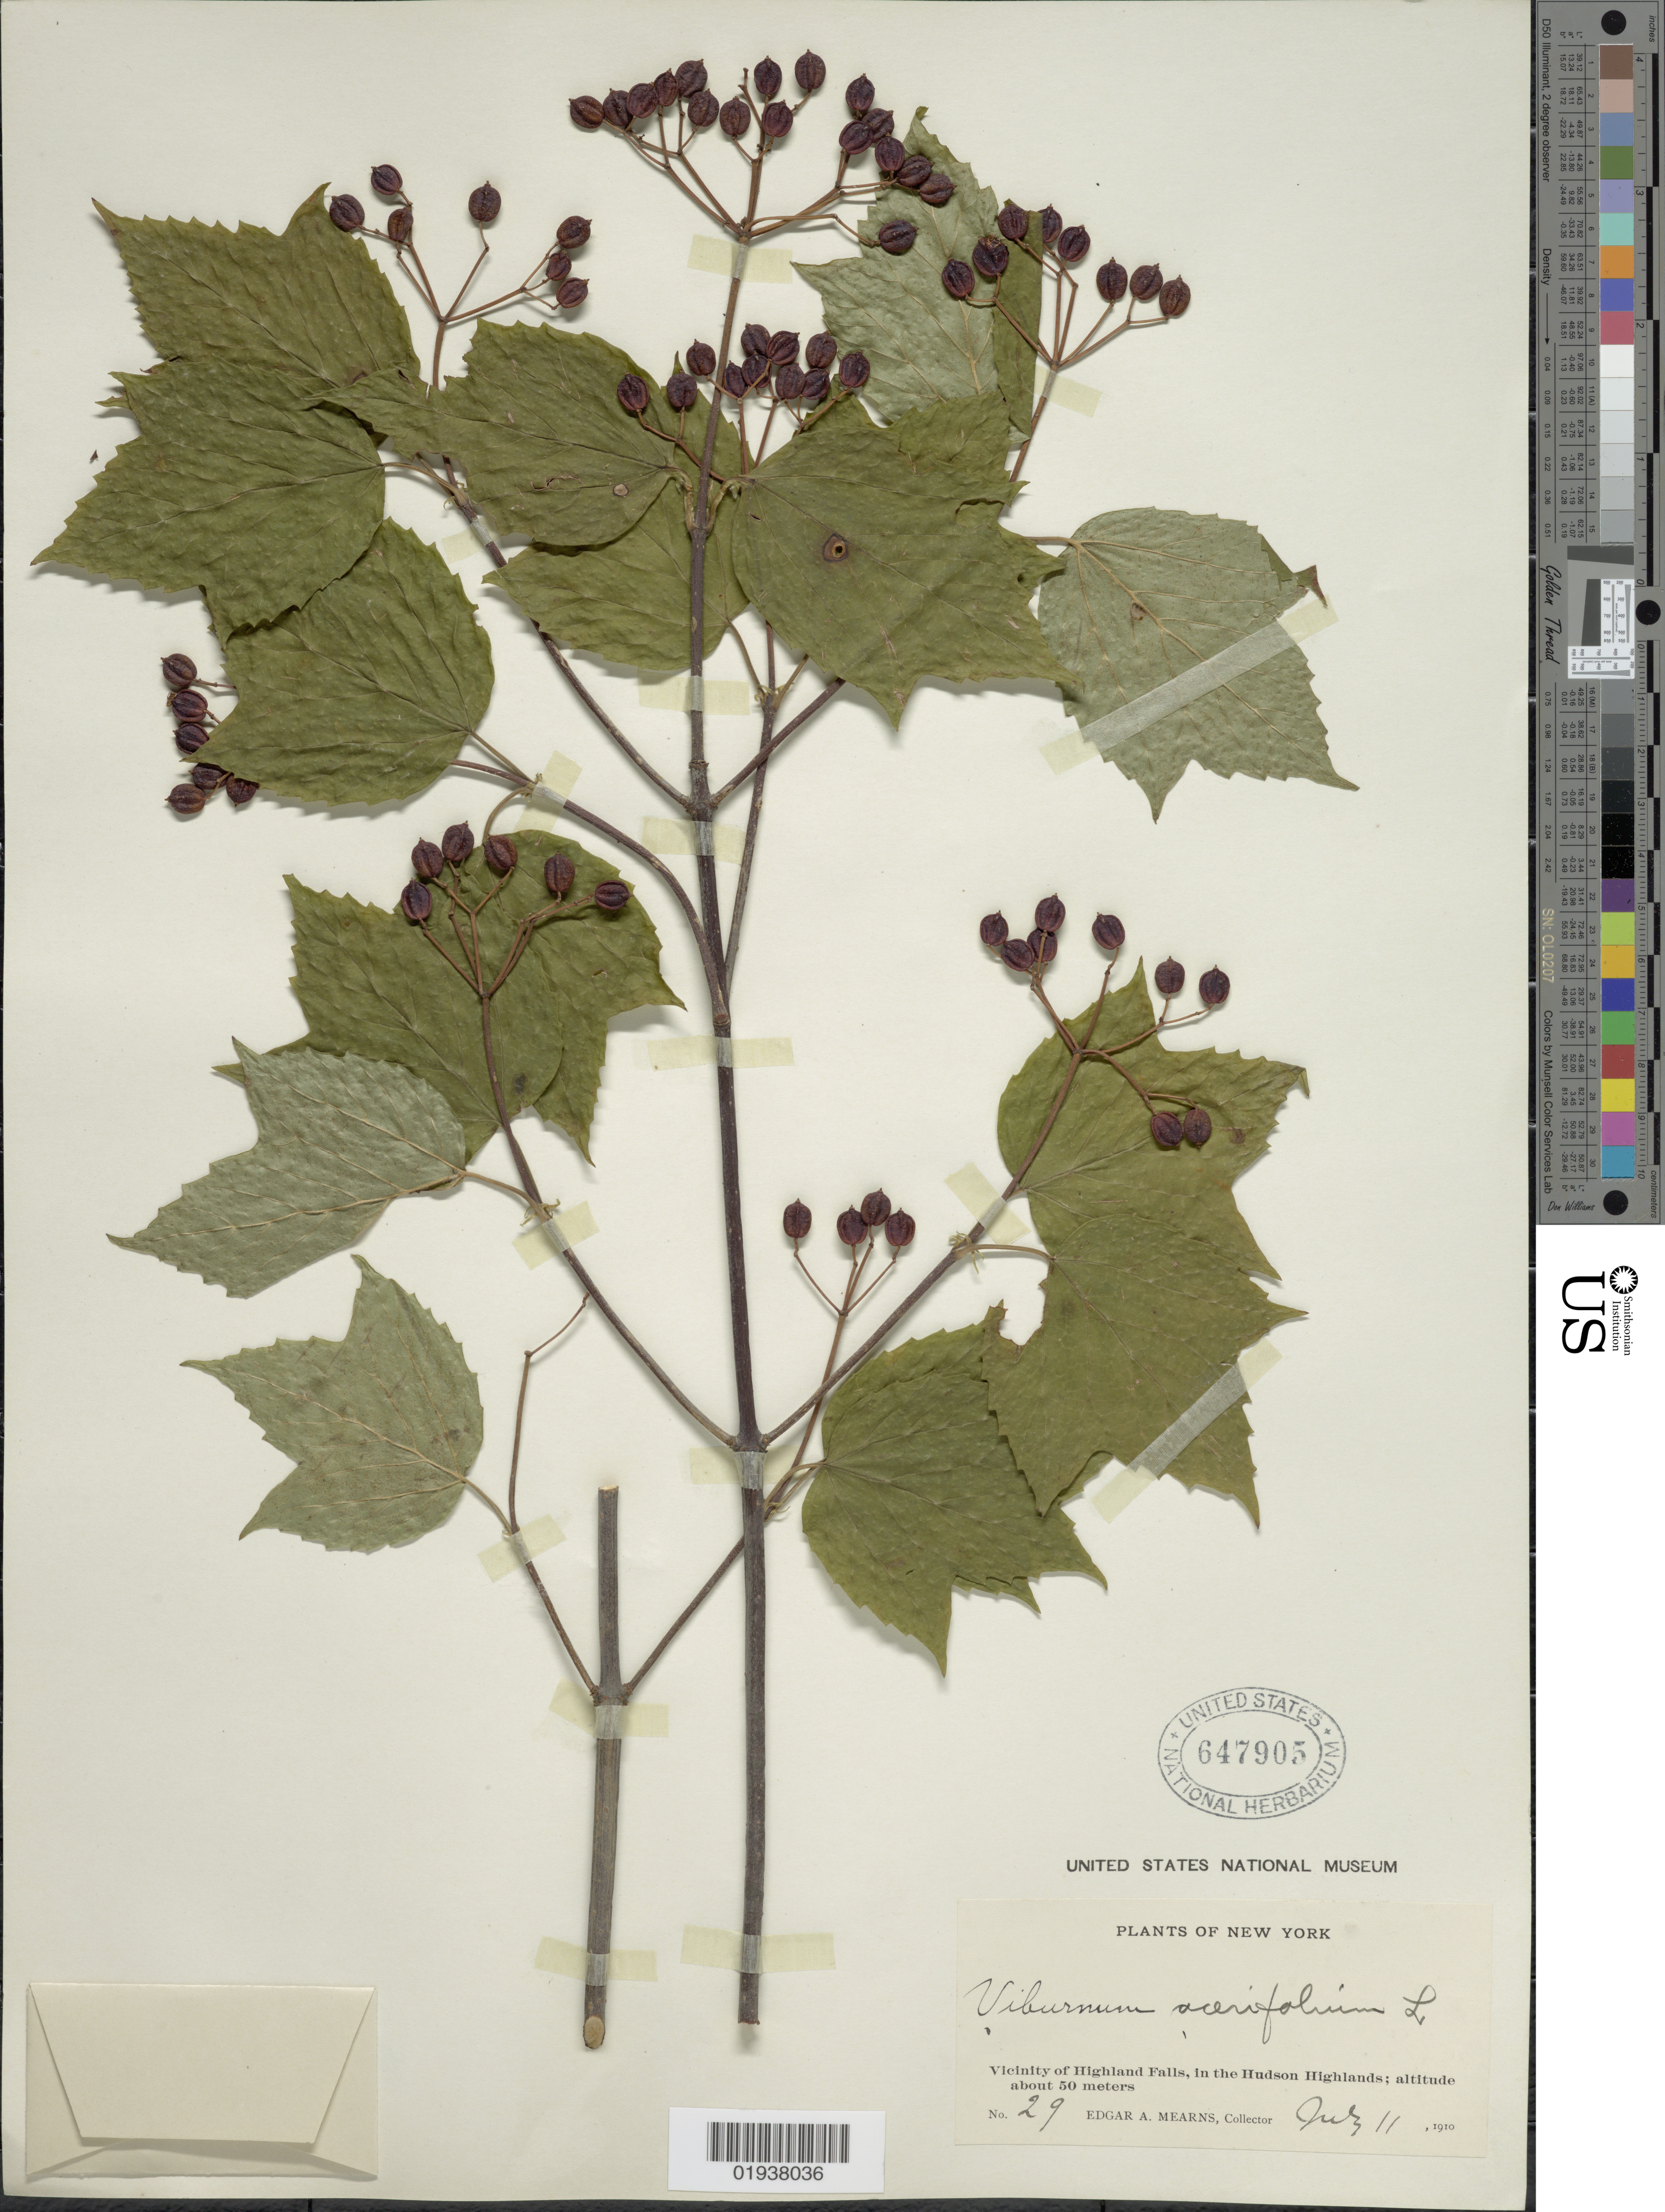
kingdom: Plantae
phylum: Tracheophyta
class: Magnoliopsida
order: Dipsacales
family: Viburnaceae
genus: Viburnum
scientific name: Viburnum acerifolium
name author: L.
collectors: E. A. Mearns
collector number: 29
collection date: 1910-07-11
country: United States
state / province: New York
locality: Vicinity of Highland Falls, in the Hudson Highlands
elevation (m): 50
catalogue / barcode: US 647905